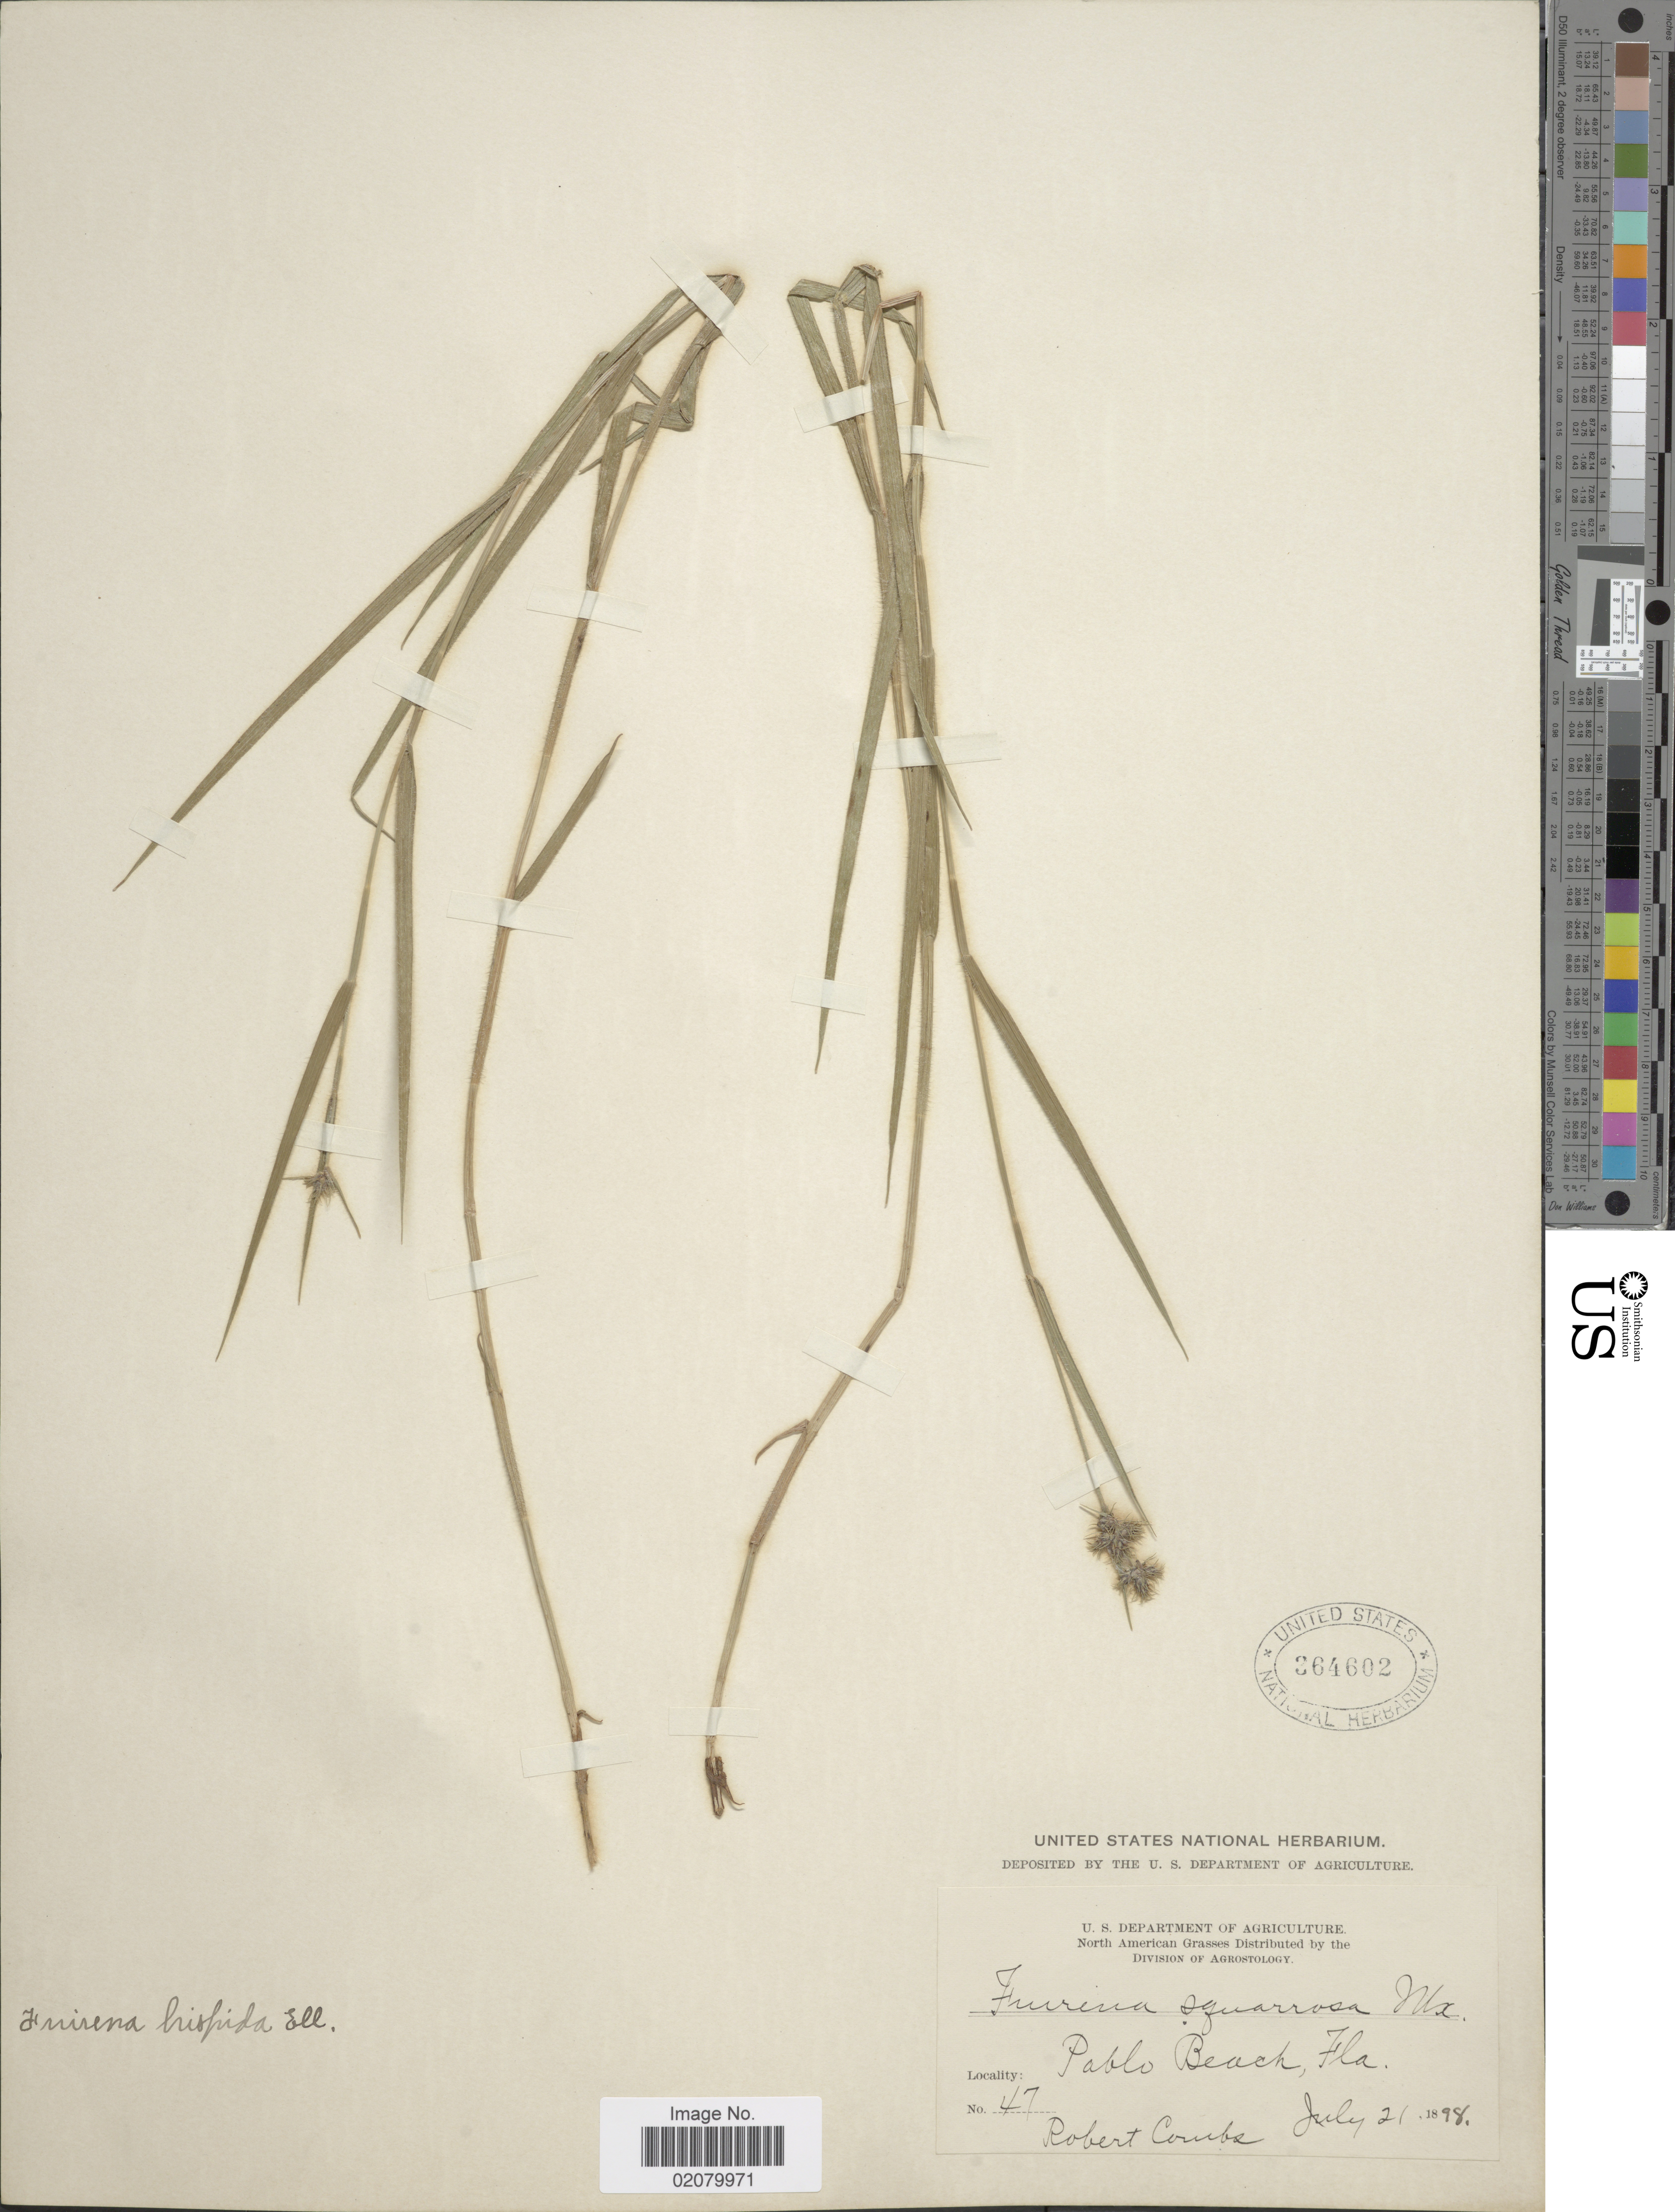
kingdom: Plantae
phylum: Tracheophyta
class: Liliopsida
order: Poales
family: Cyperaceae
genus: Fuirena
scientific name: Fuirena squarrosa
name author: Michx.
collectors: R. Combs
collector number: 47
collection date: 1898-07-21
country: United States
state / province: Florida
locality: Pablo Beach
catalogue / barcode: US 364602